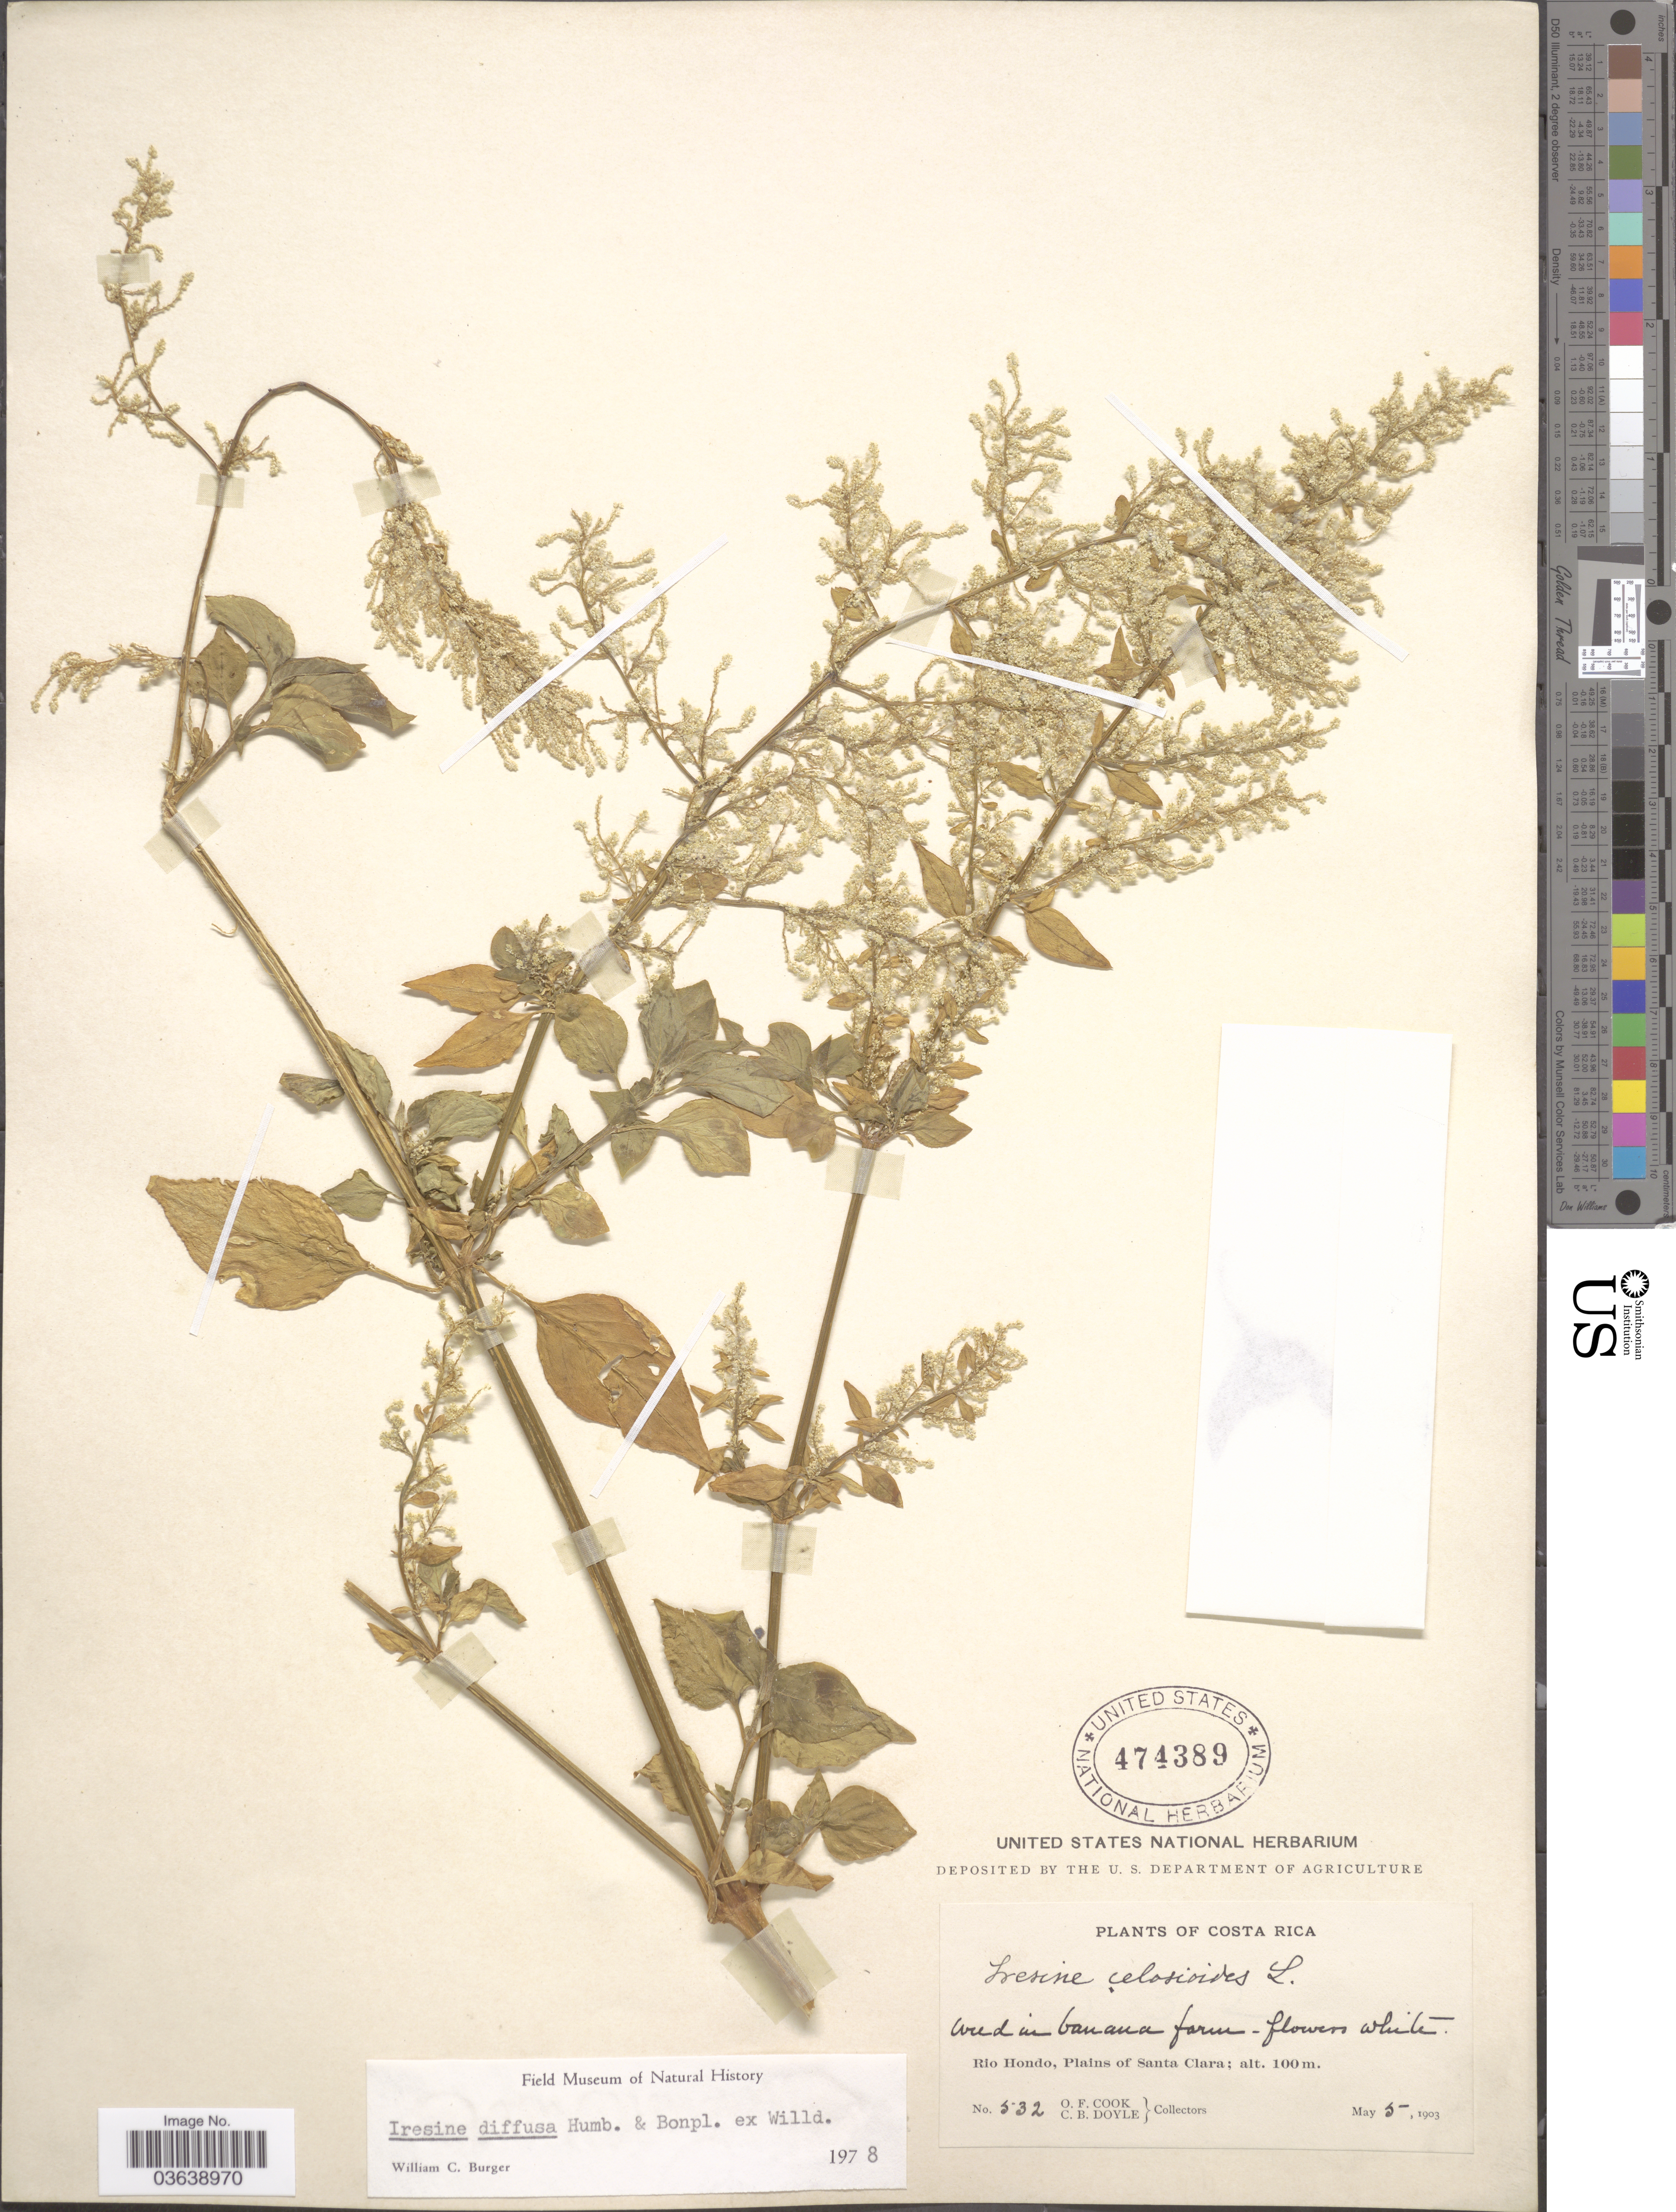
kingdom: Plantae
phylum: Tracheophyta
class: Magnoliopsida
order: Caryophyllales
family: Amaranthaceae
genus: Iresine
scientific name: Iresine celosia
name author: L.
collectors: O. F. Cook & C. Doyle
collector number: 532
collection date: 1903-05-05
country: Costa Rica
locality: Rio Hondo, Plains of Santa Clara.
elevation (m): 100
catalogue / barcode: US 474389